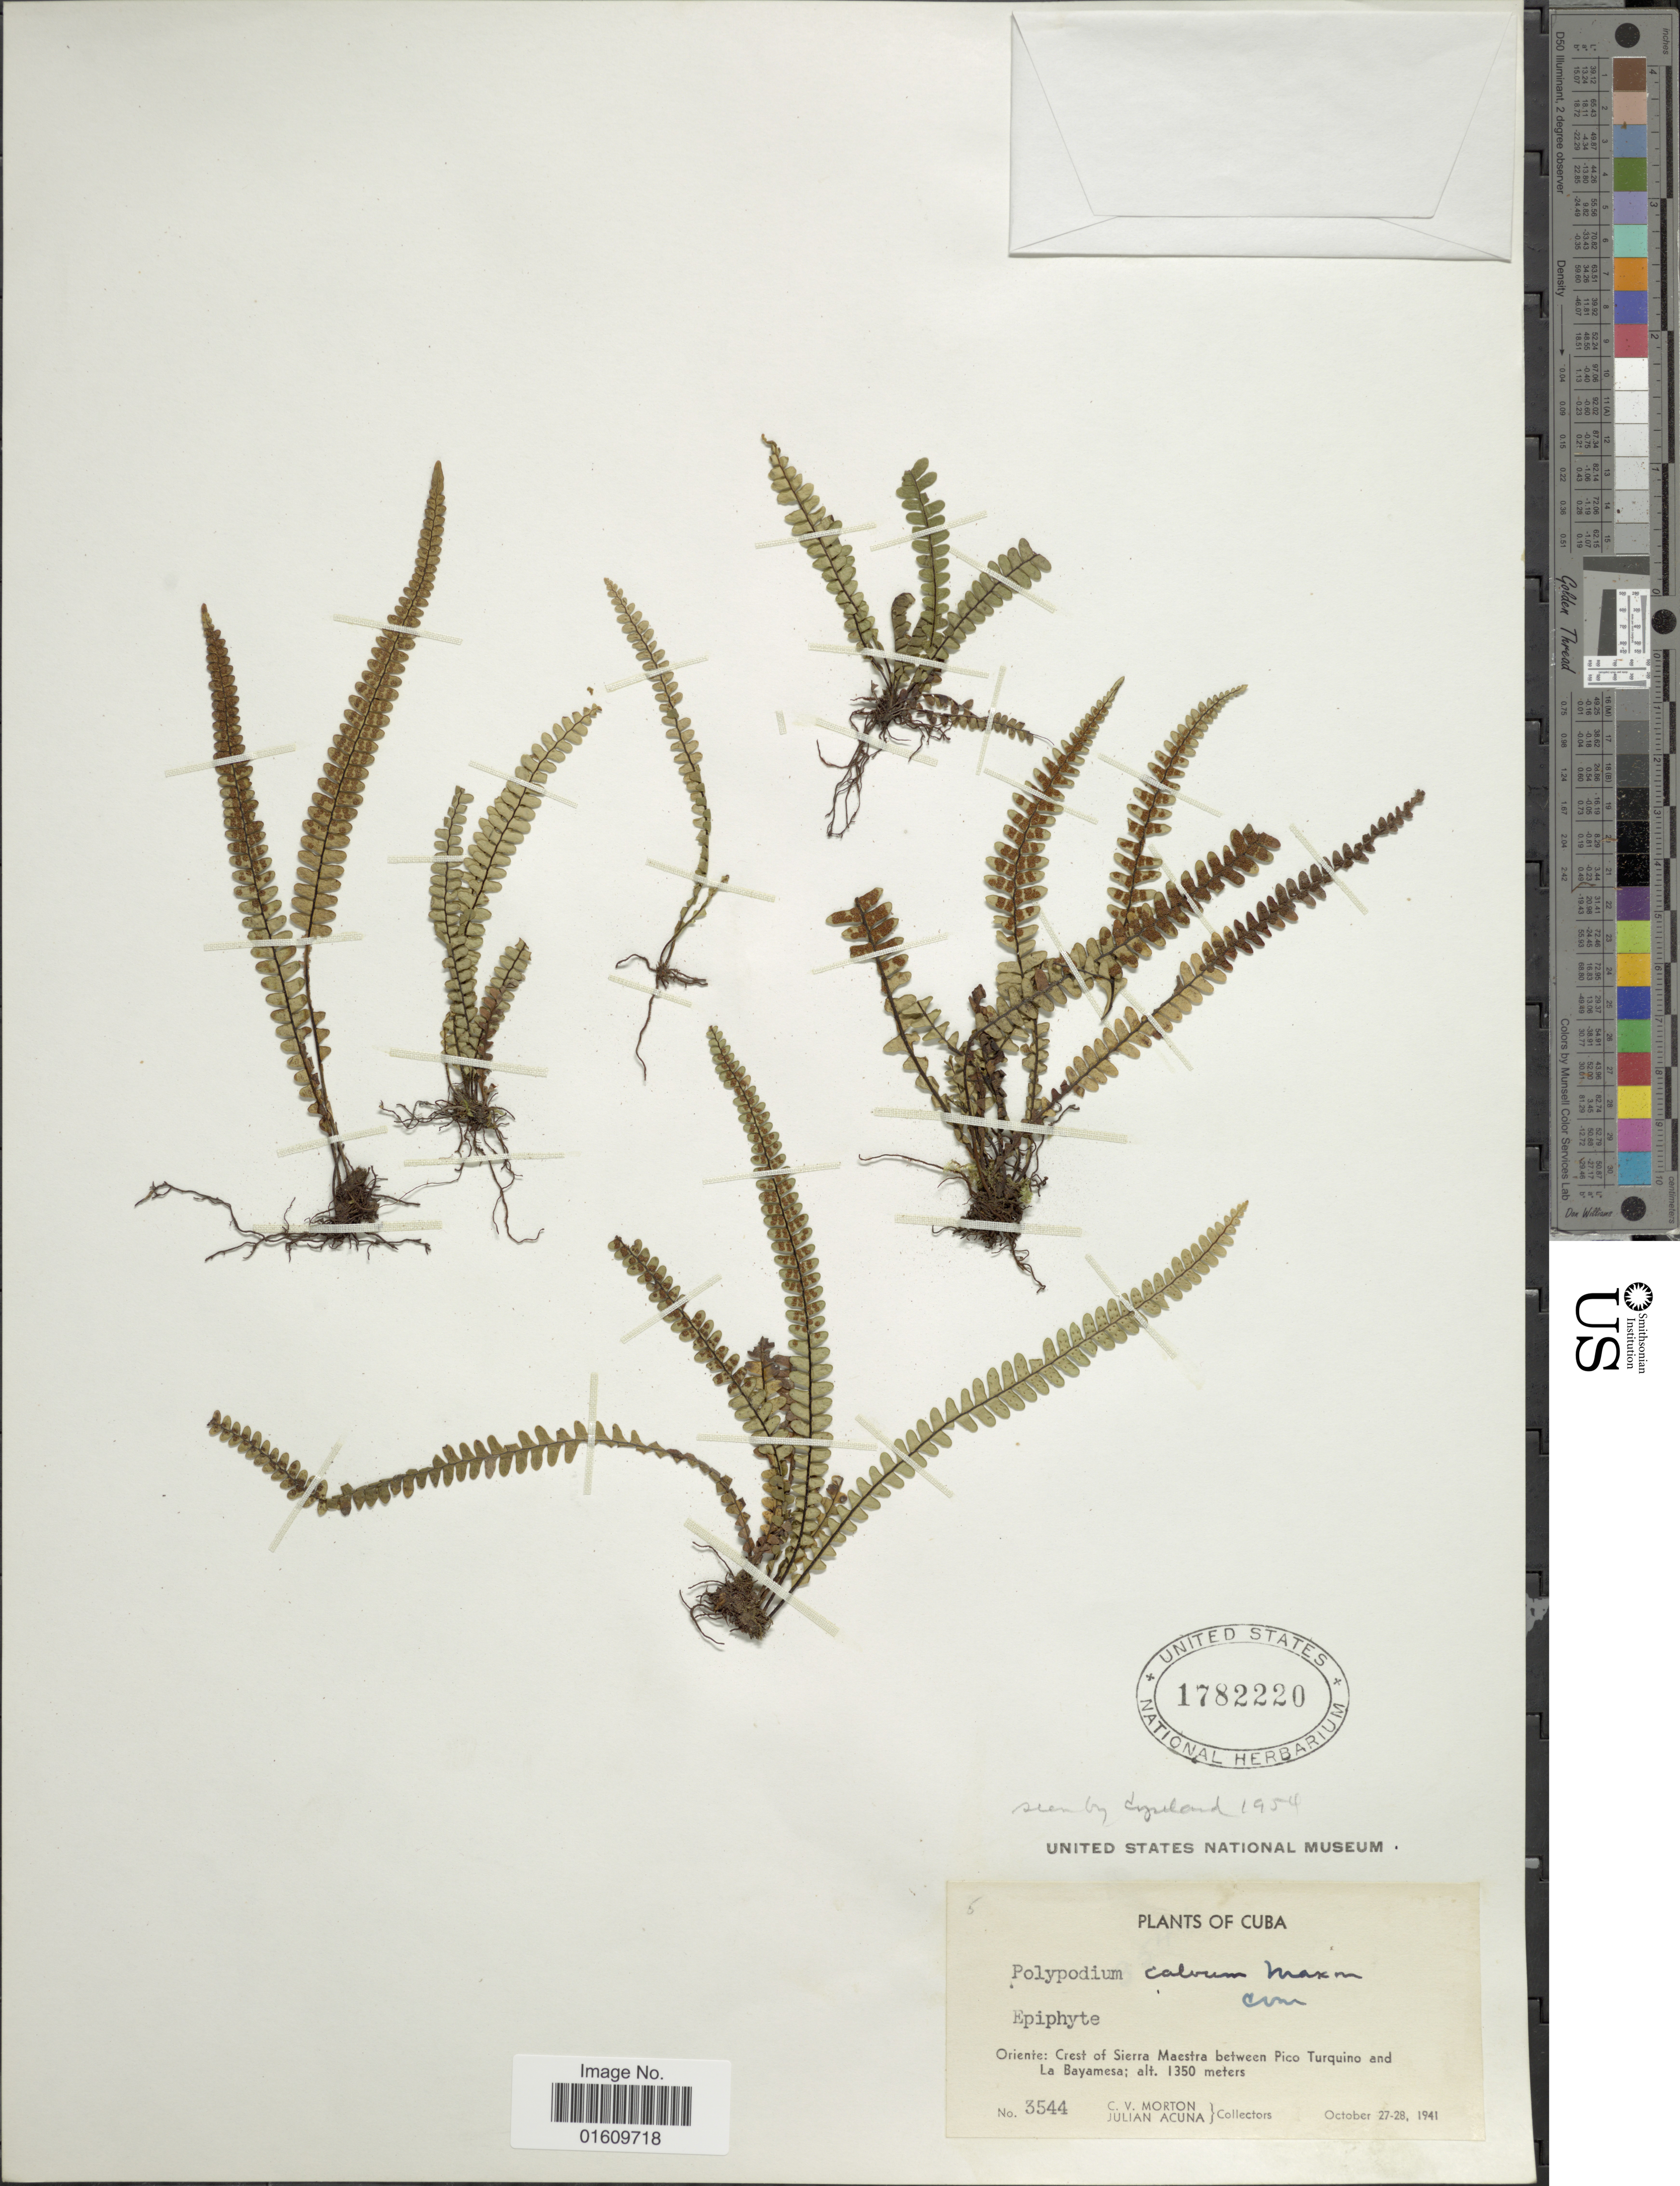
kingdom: Plantae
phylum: Tracheophyta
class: Polypodiopsida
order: Polypodiales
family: Polypodiaceae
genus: Melpomene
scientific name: Melpomene melanosticta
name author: (Kunze) A.R. Sm. & R.C. Moran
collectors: C. V. Morton & J. B. Acuña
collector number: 3544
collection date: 1941-10-27/1941-10-28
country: Cuba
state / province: Oriente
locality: Crest of Sierra Maestra between Pico Turquino and La Bayamesa.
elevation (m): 1350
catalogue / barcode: US 1782220